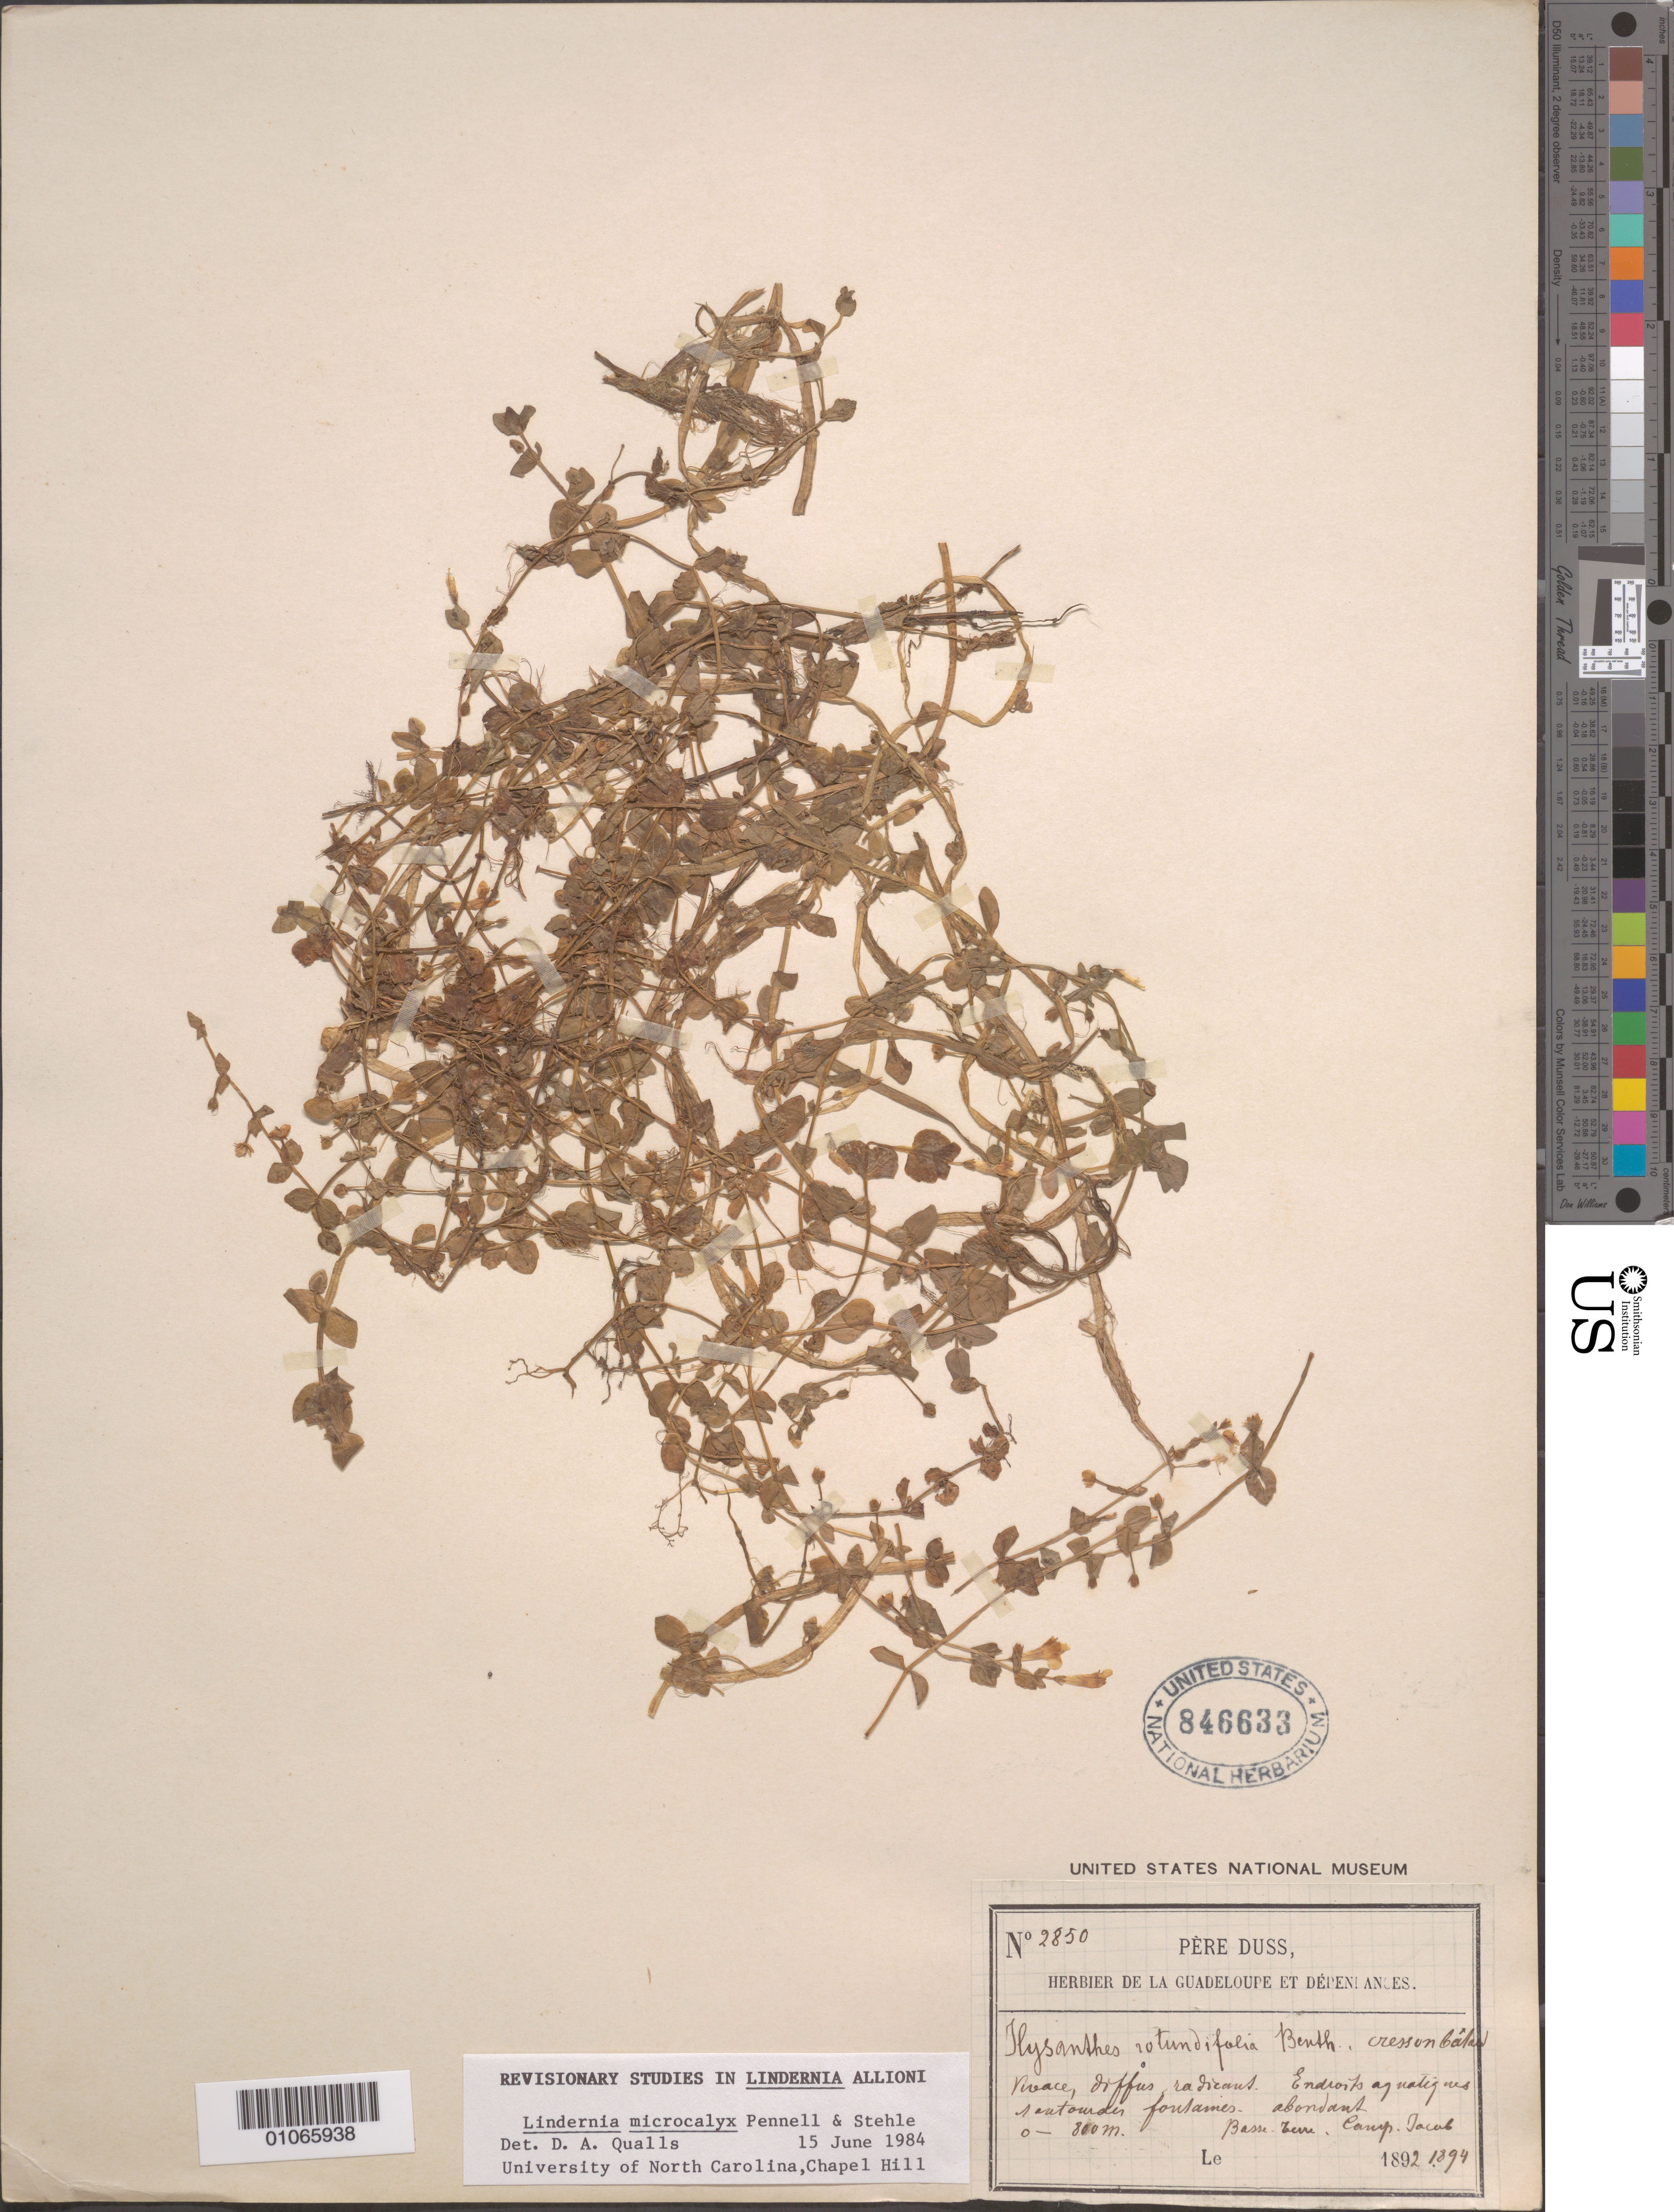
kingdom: Plantae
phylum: Tracheophyta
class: Magnoliopsida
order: Lamiales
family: Linderniaceae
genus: Lindernia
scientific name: Lindernia rotundifolia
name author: (L.) Alston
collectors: Père Duss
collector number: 2850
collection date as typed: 01 Jan 1892 to 31 Dec 1894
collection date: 1892-01-01/1894-12-31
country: Guadeloupe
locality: Dense, hardy, spreading. Found around fountains. Basse-Terre, Camp Jacob.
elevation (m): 0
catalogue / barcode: US 846633